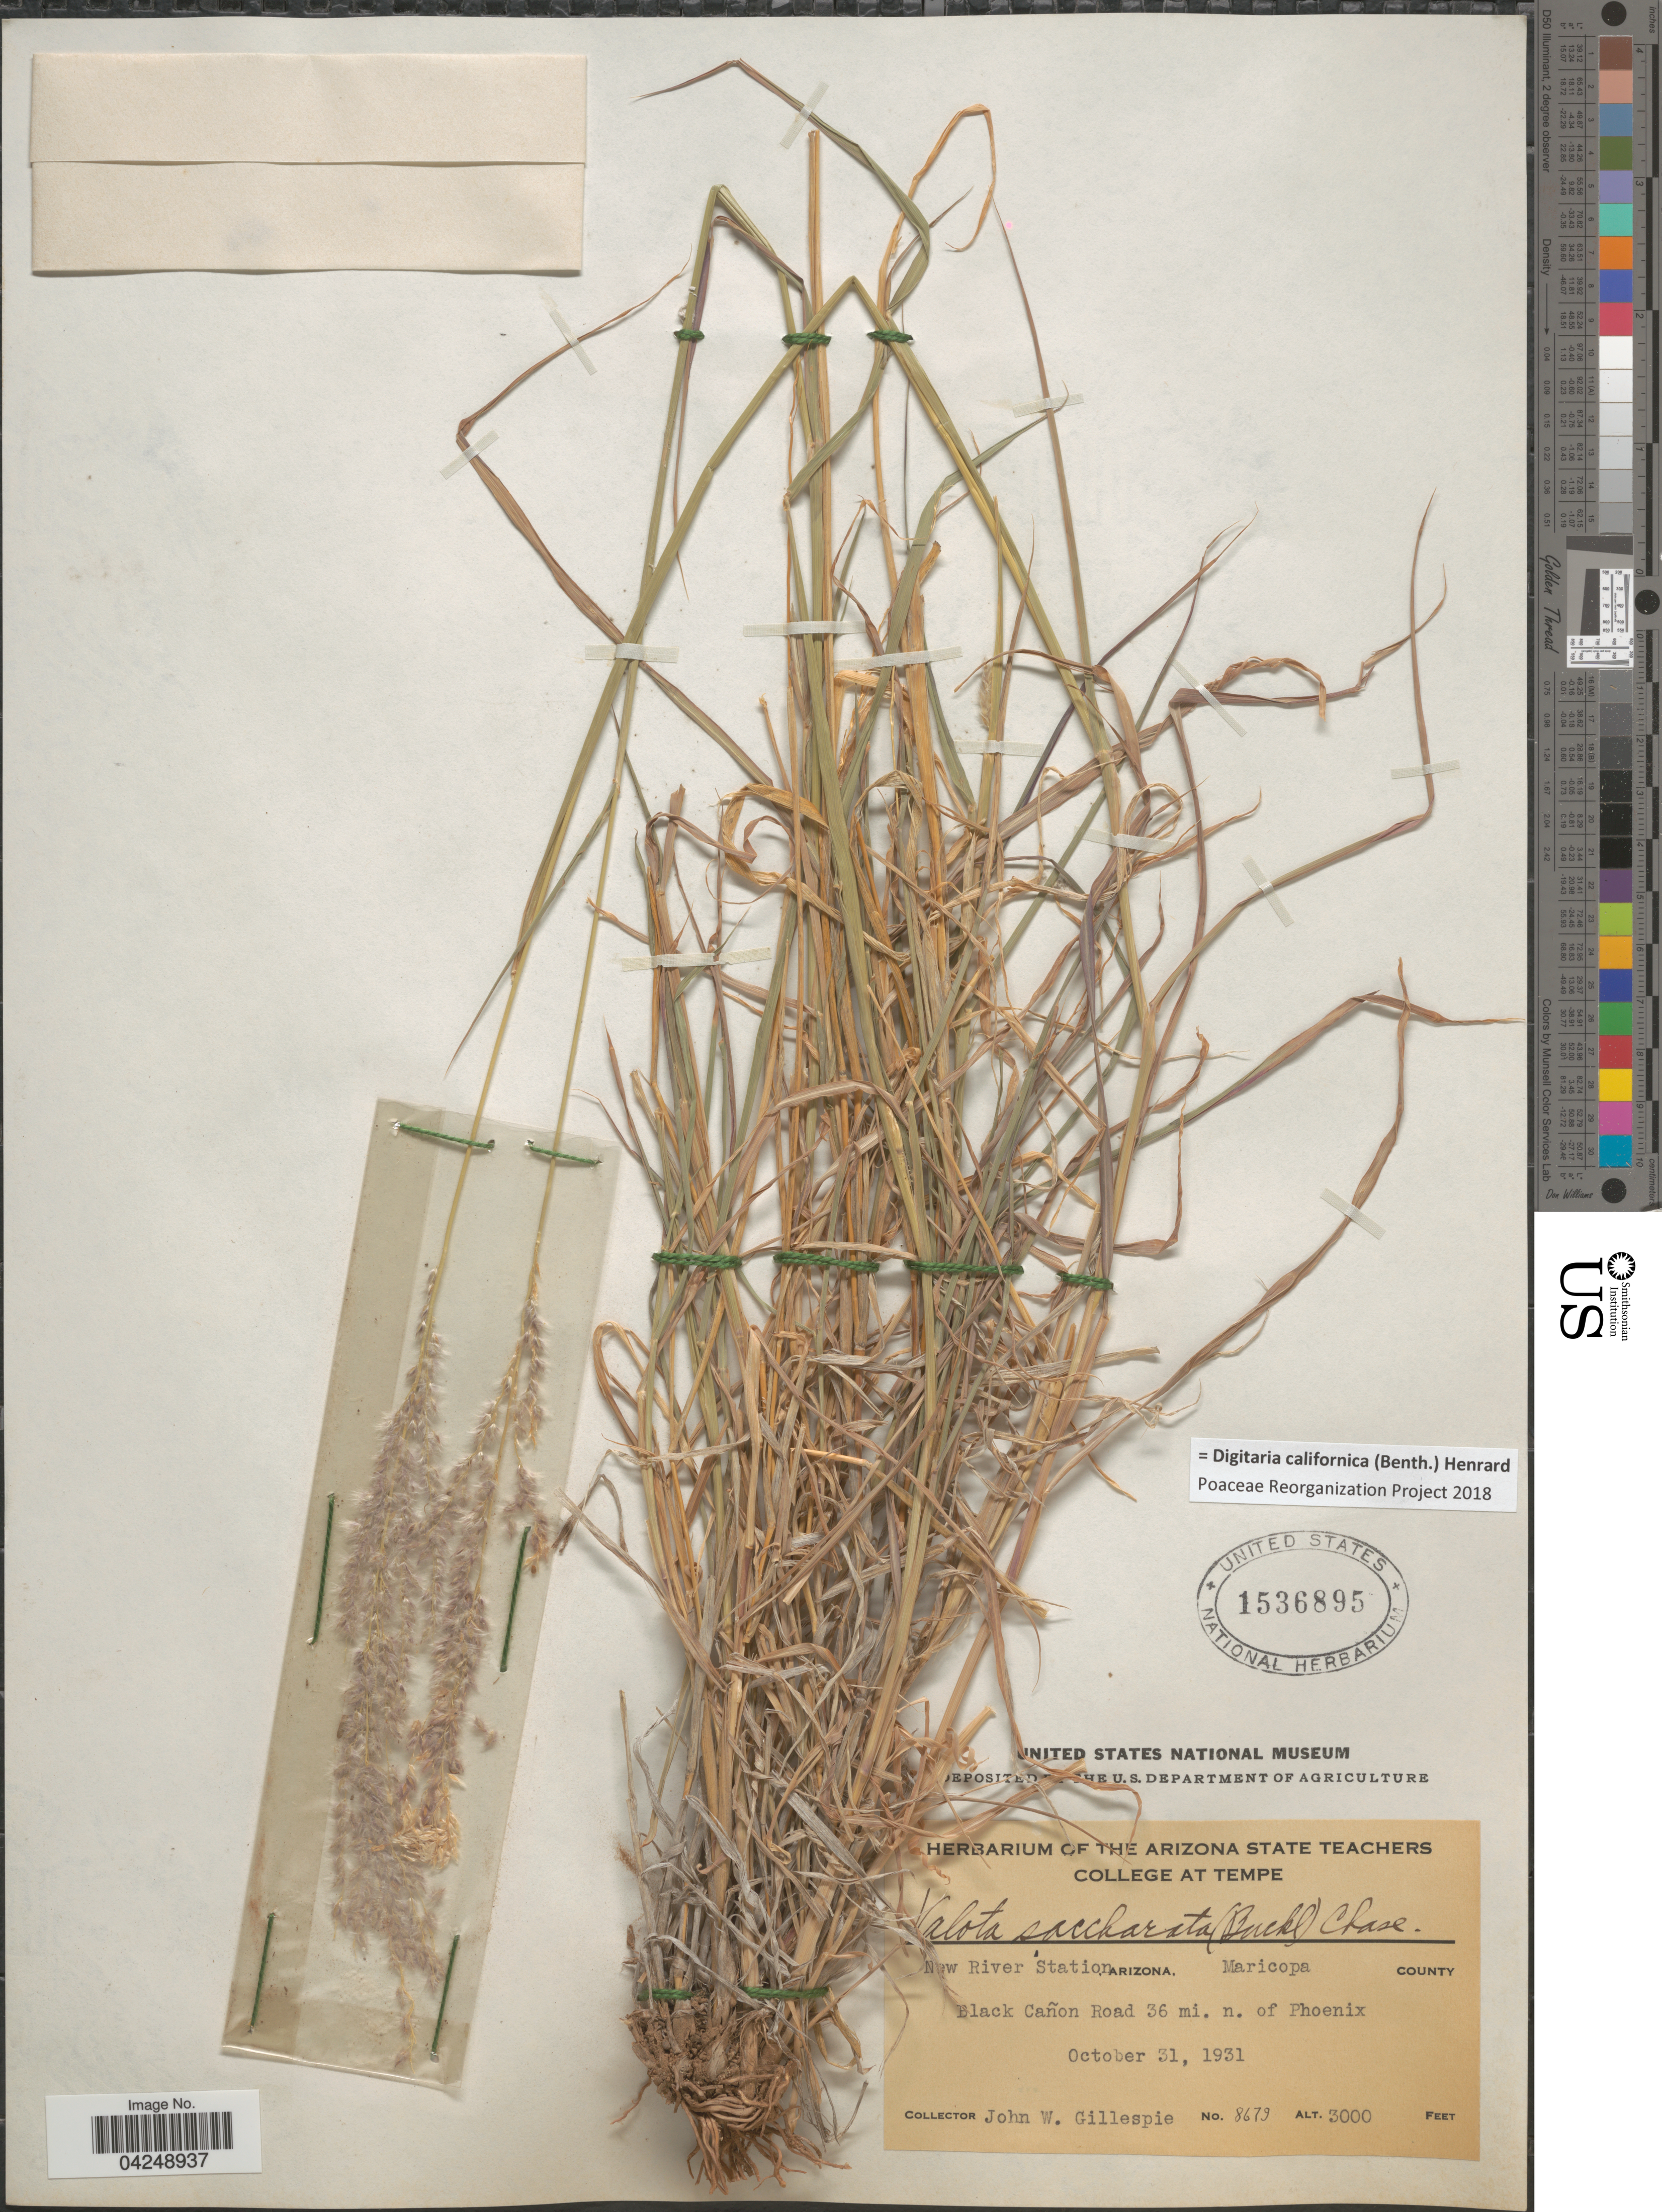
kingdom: Plantae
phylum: Tracheophyta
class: Liliopsida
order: Poales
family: Poaceae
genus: Digitaria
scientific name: Digitaria californica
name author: (Benth.) Henr.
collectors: J. W. Gillespie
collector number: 8679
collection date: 1931-10-31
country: United States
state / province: Arizona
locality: New River Station. Maricopa County. Black Cañon Road 36 mi. n. of Phoenix.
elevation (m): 914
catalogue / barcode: US 1536895